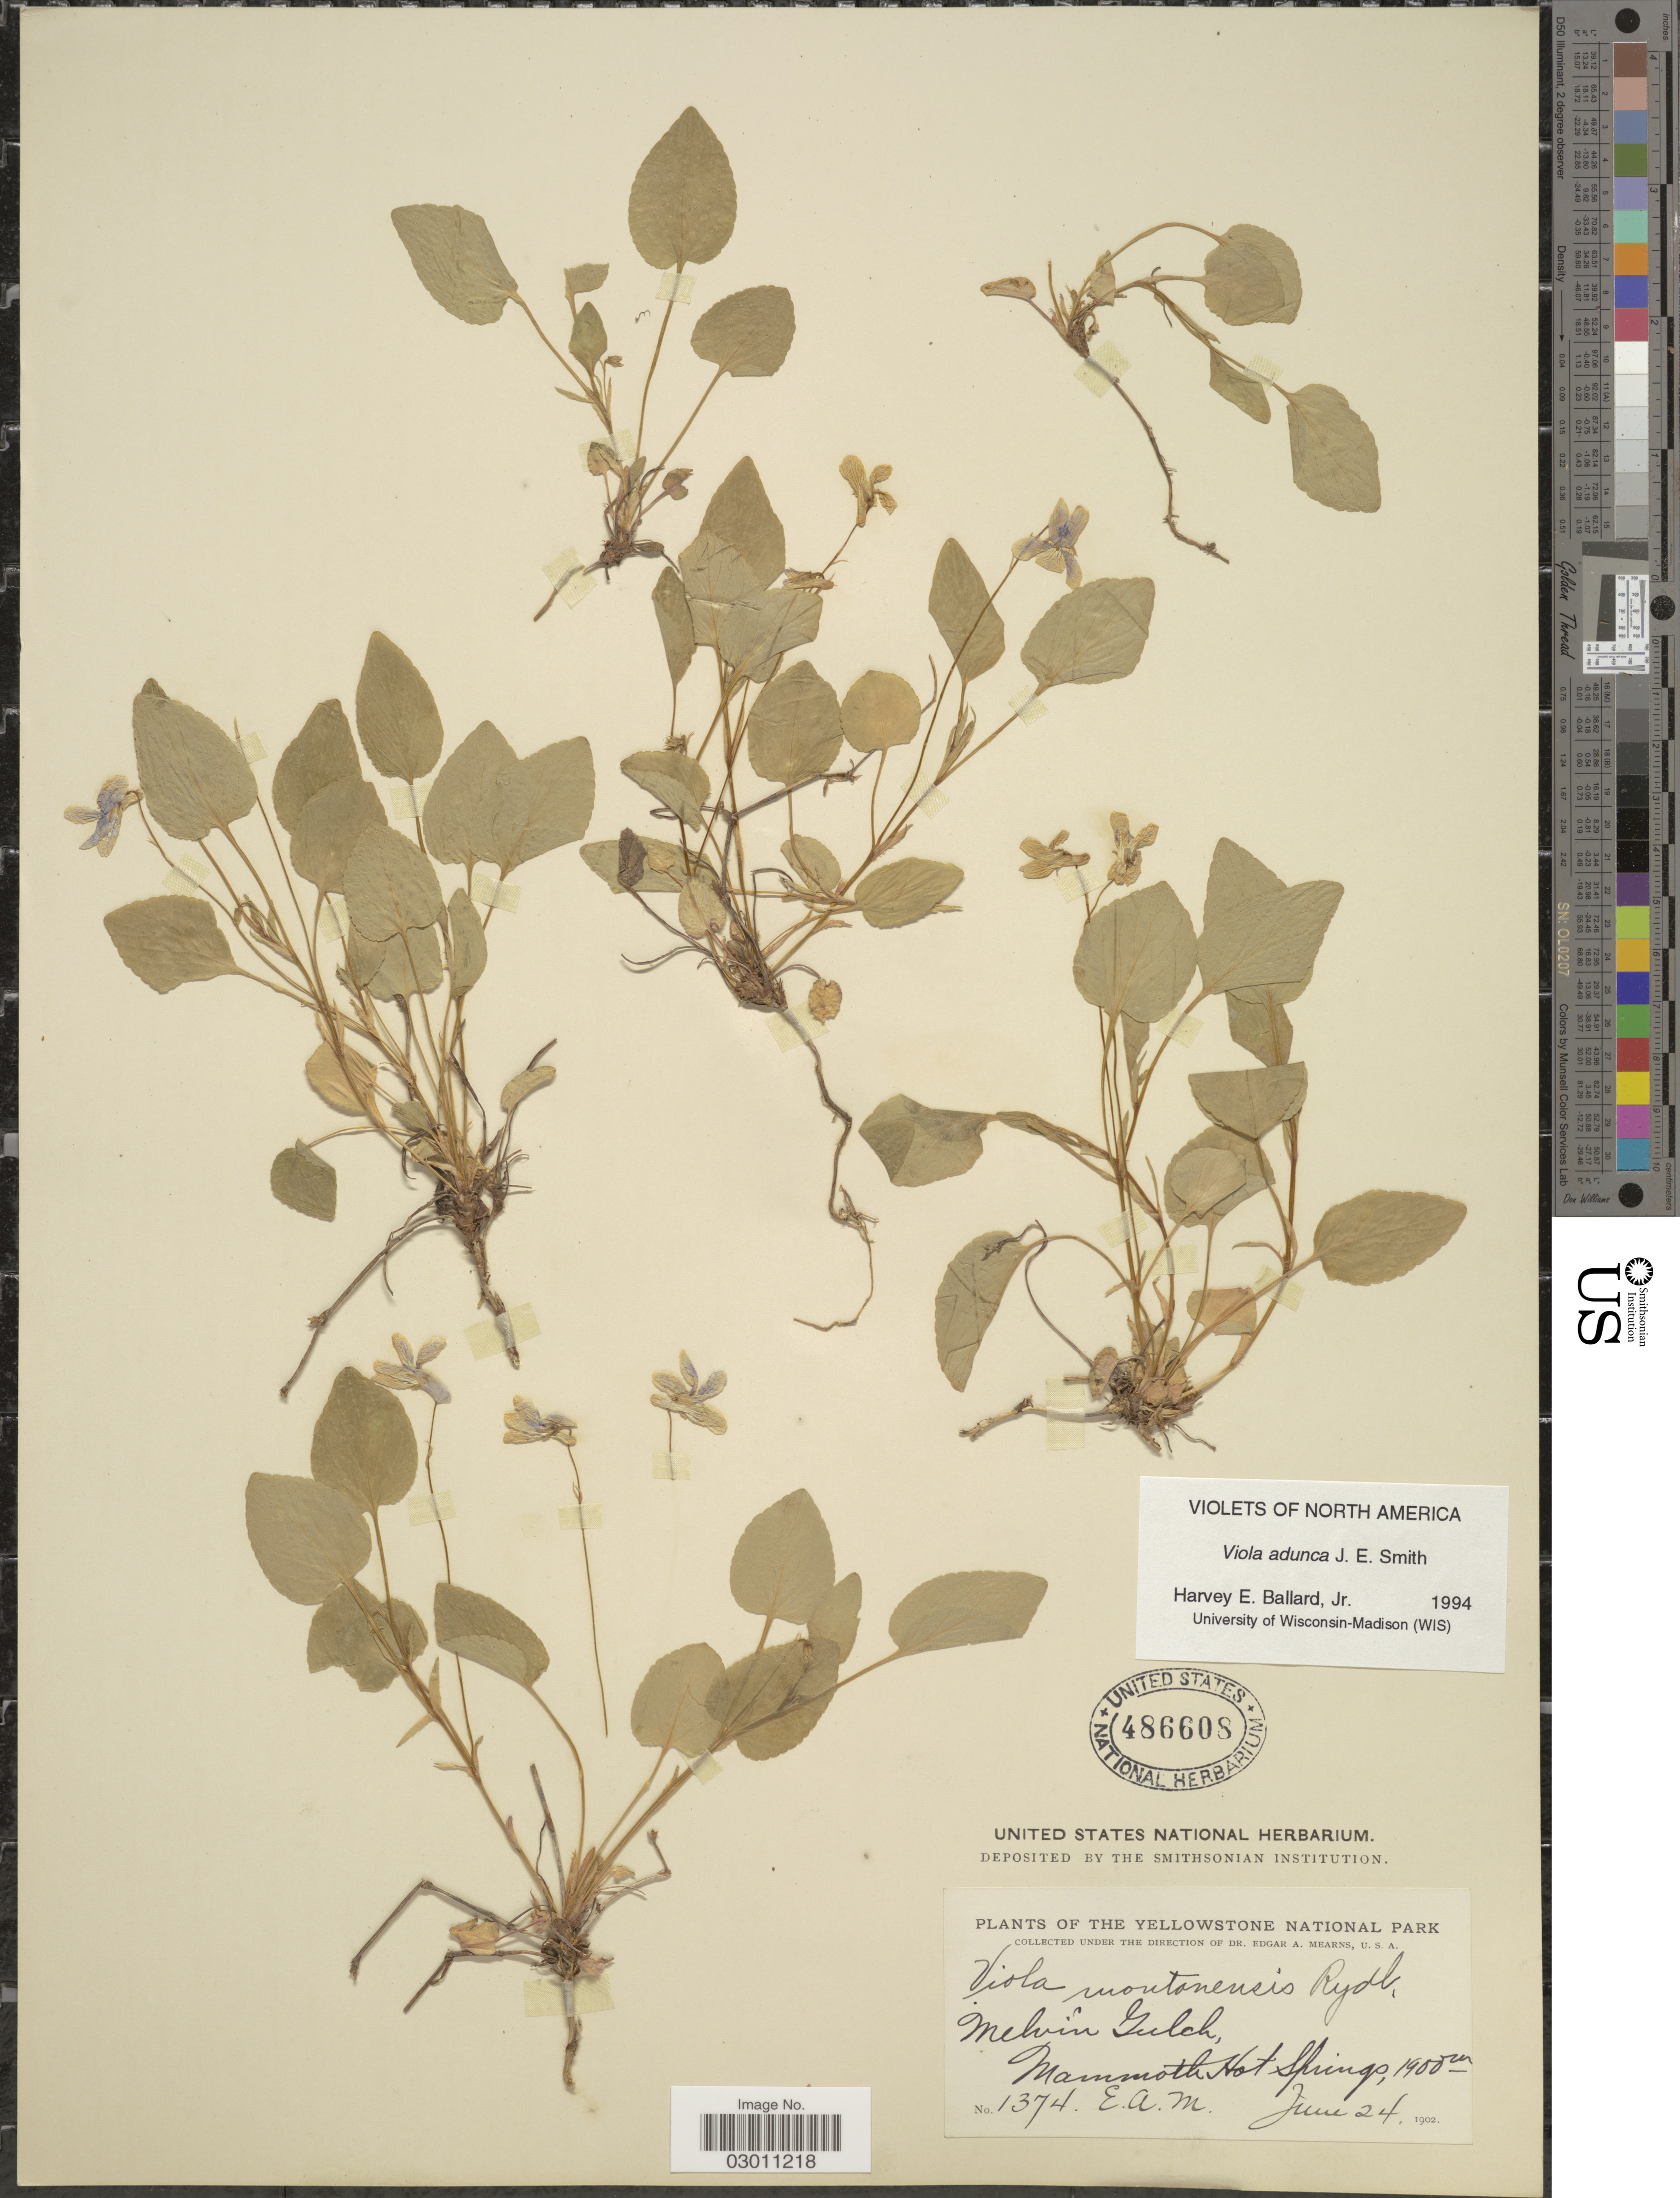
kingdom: Plantae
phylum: Tracheophyta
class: Magnoliopsida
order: Malpighiales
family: Violaceae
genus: Viola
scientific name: Viola adunca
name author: Sm.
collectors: E. A. Mearns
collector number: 1374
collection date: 1902-06-24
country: United States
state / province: Wyoming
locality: Yellowstone National Park. Melvin Gulch, Mammoth Hot Springs.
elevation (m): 1900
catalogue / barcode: US 486608